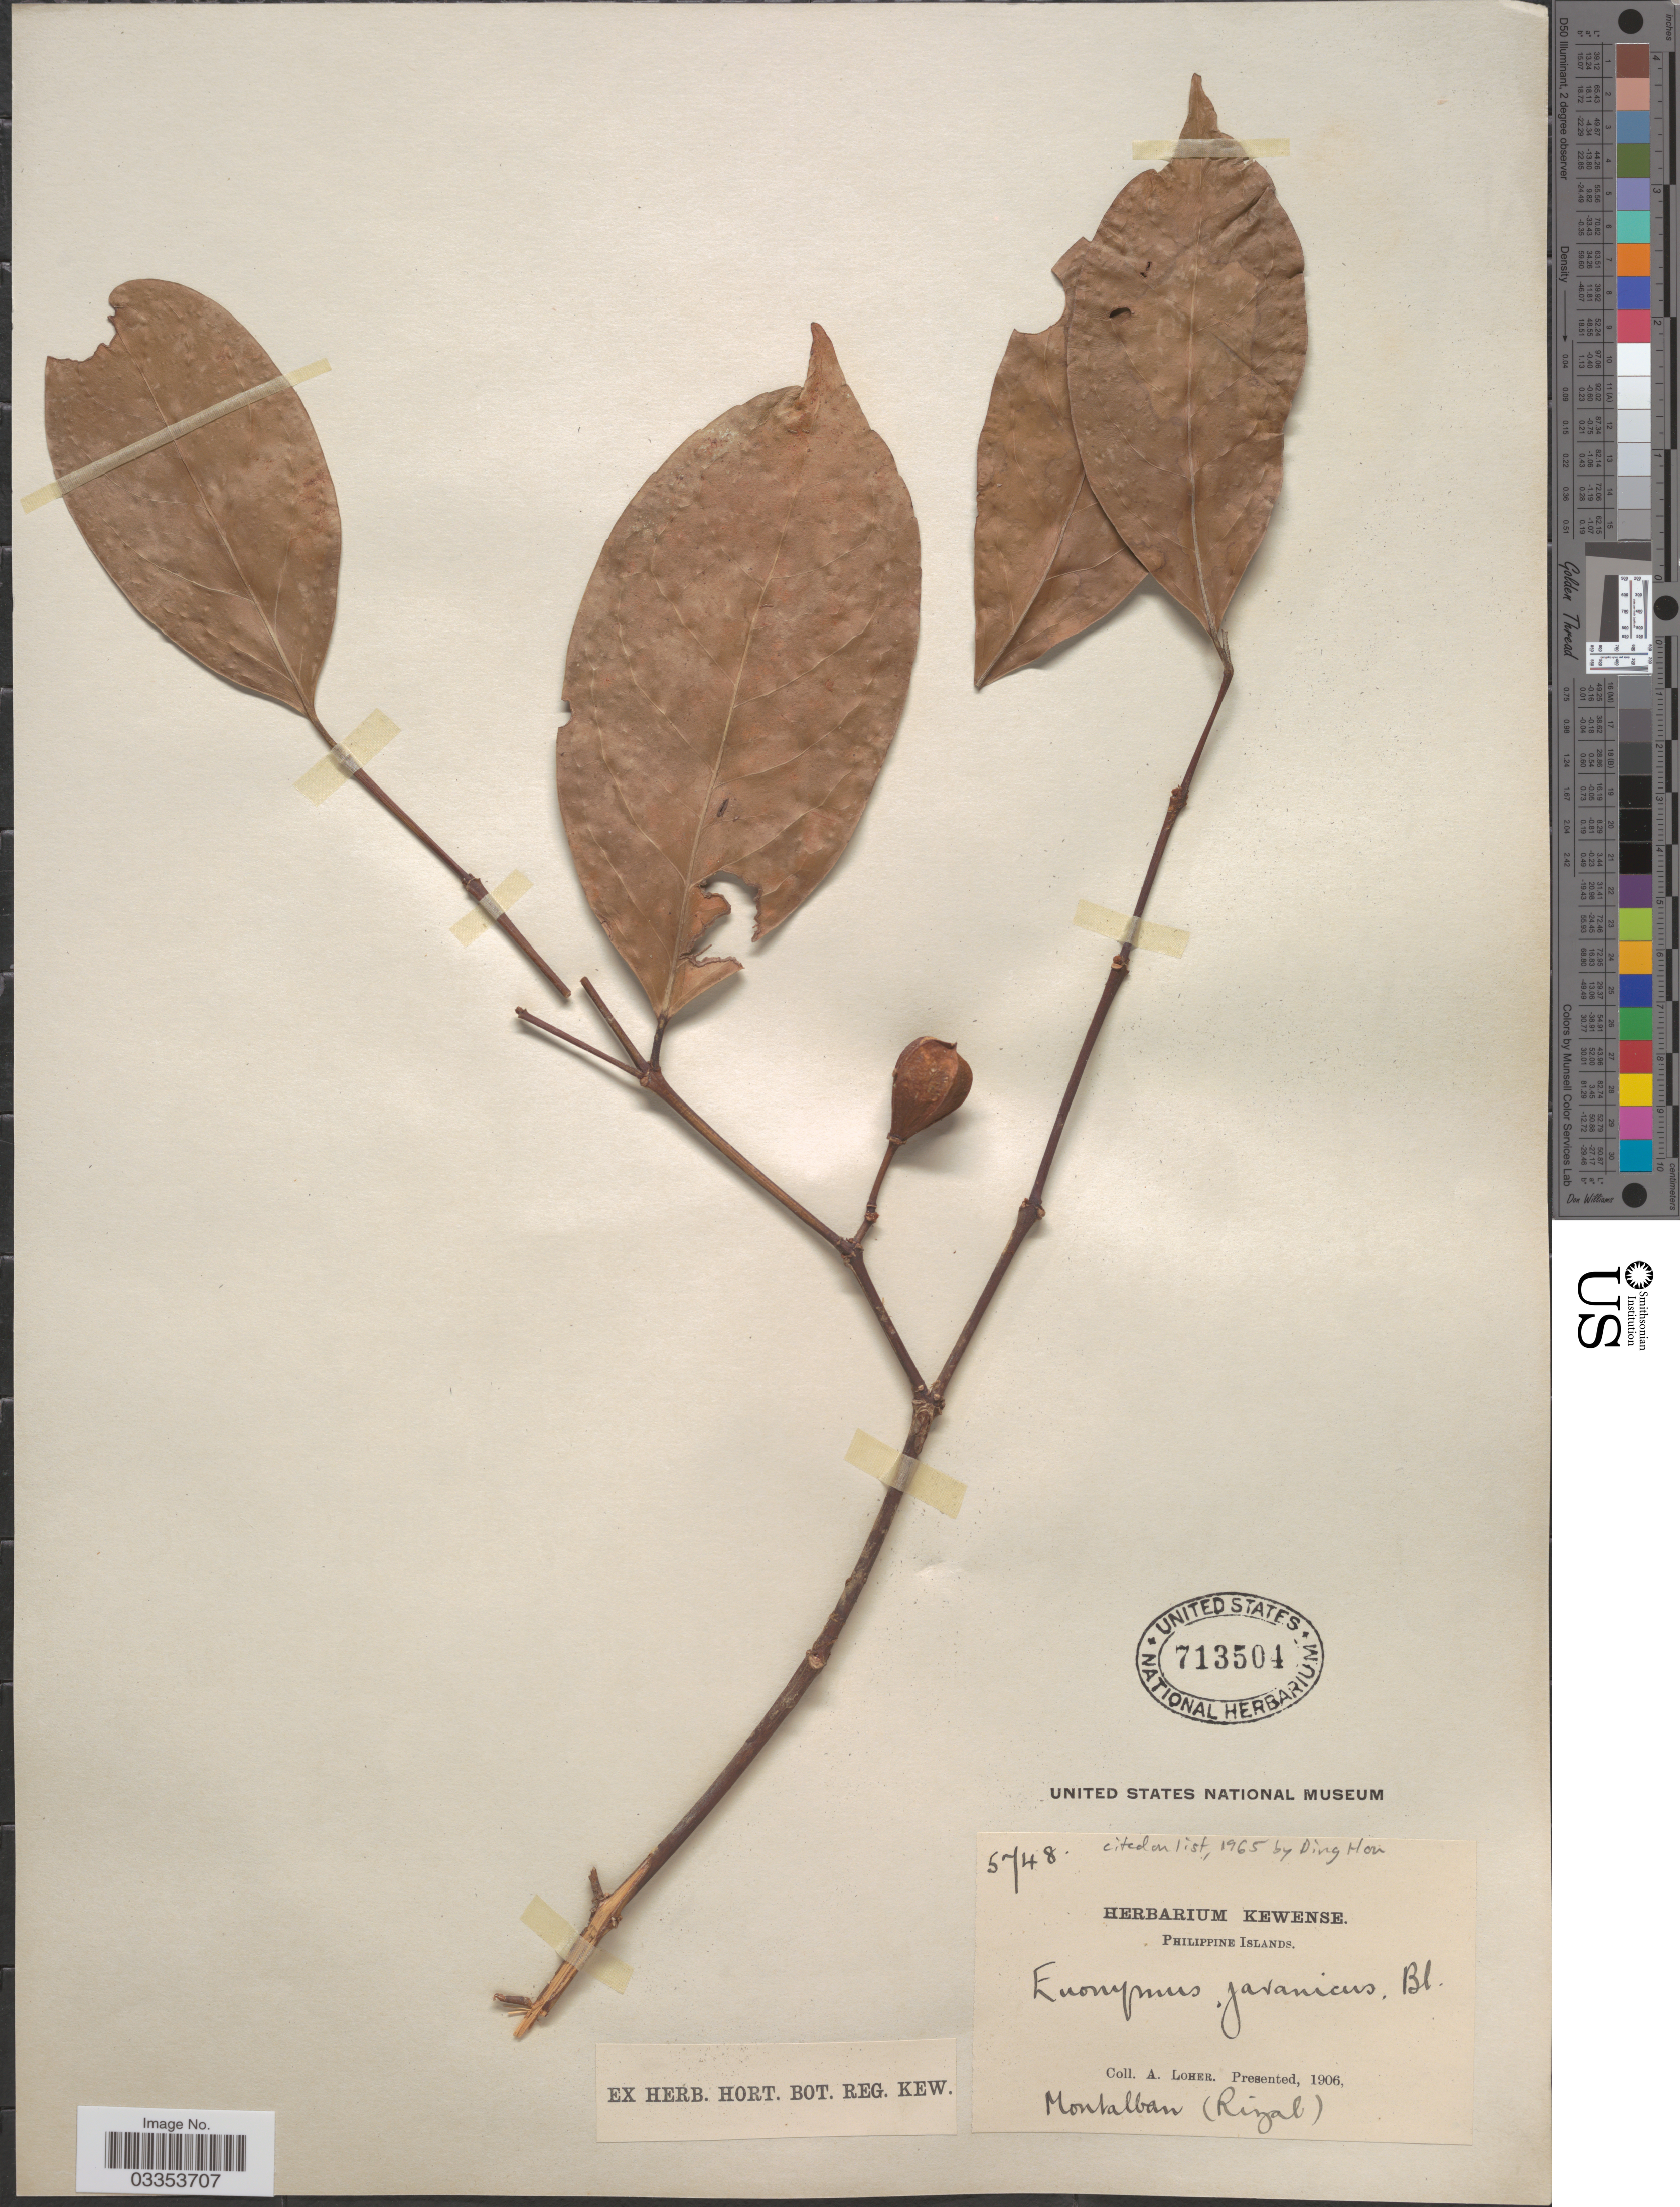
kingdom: Plantae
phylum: Tracheophyta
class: Magnoliopsida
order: Celastrales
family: Celastraceae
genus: Euonymus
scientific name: Euonymus indicus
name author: B. Heyne ex Wall.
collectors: A. Loher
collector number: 5748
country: Philippines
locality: Philippine Islands. Montalban (Rizal).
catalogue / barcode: US 713504